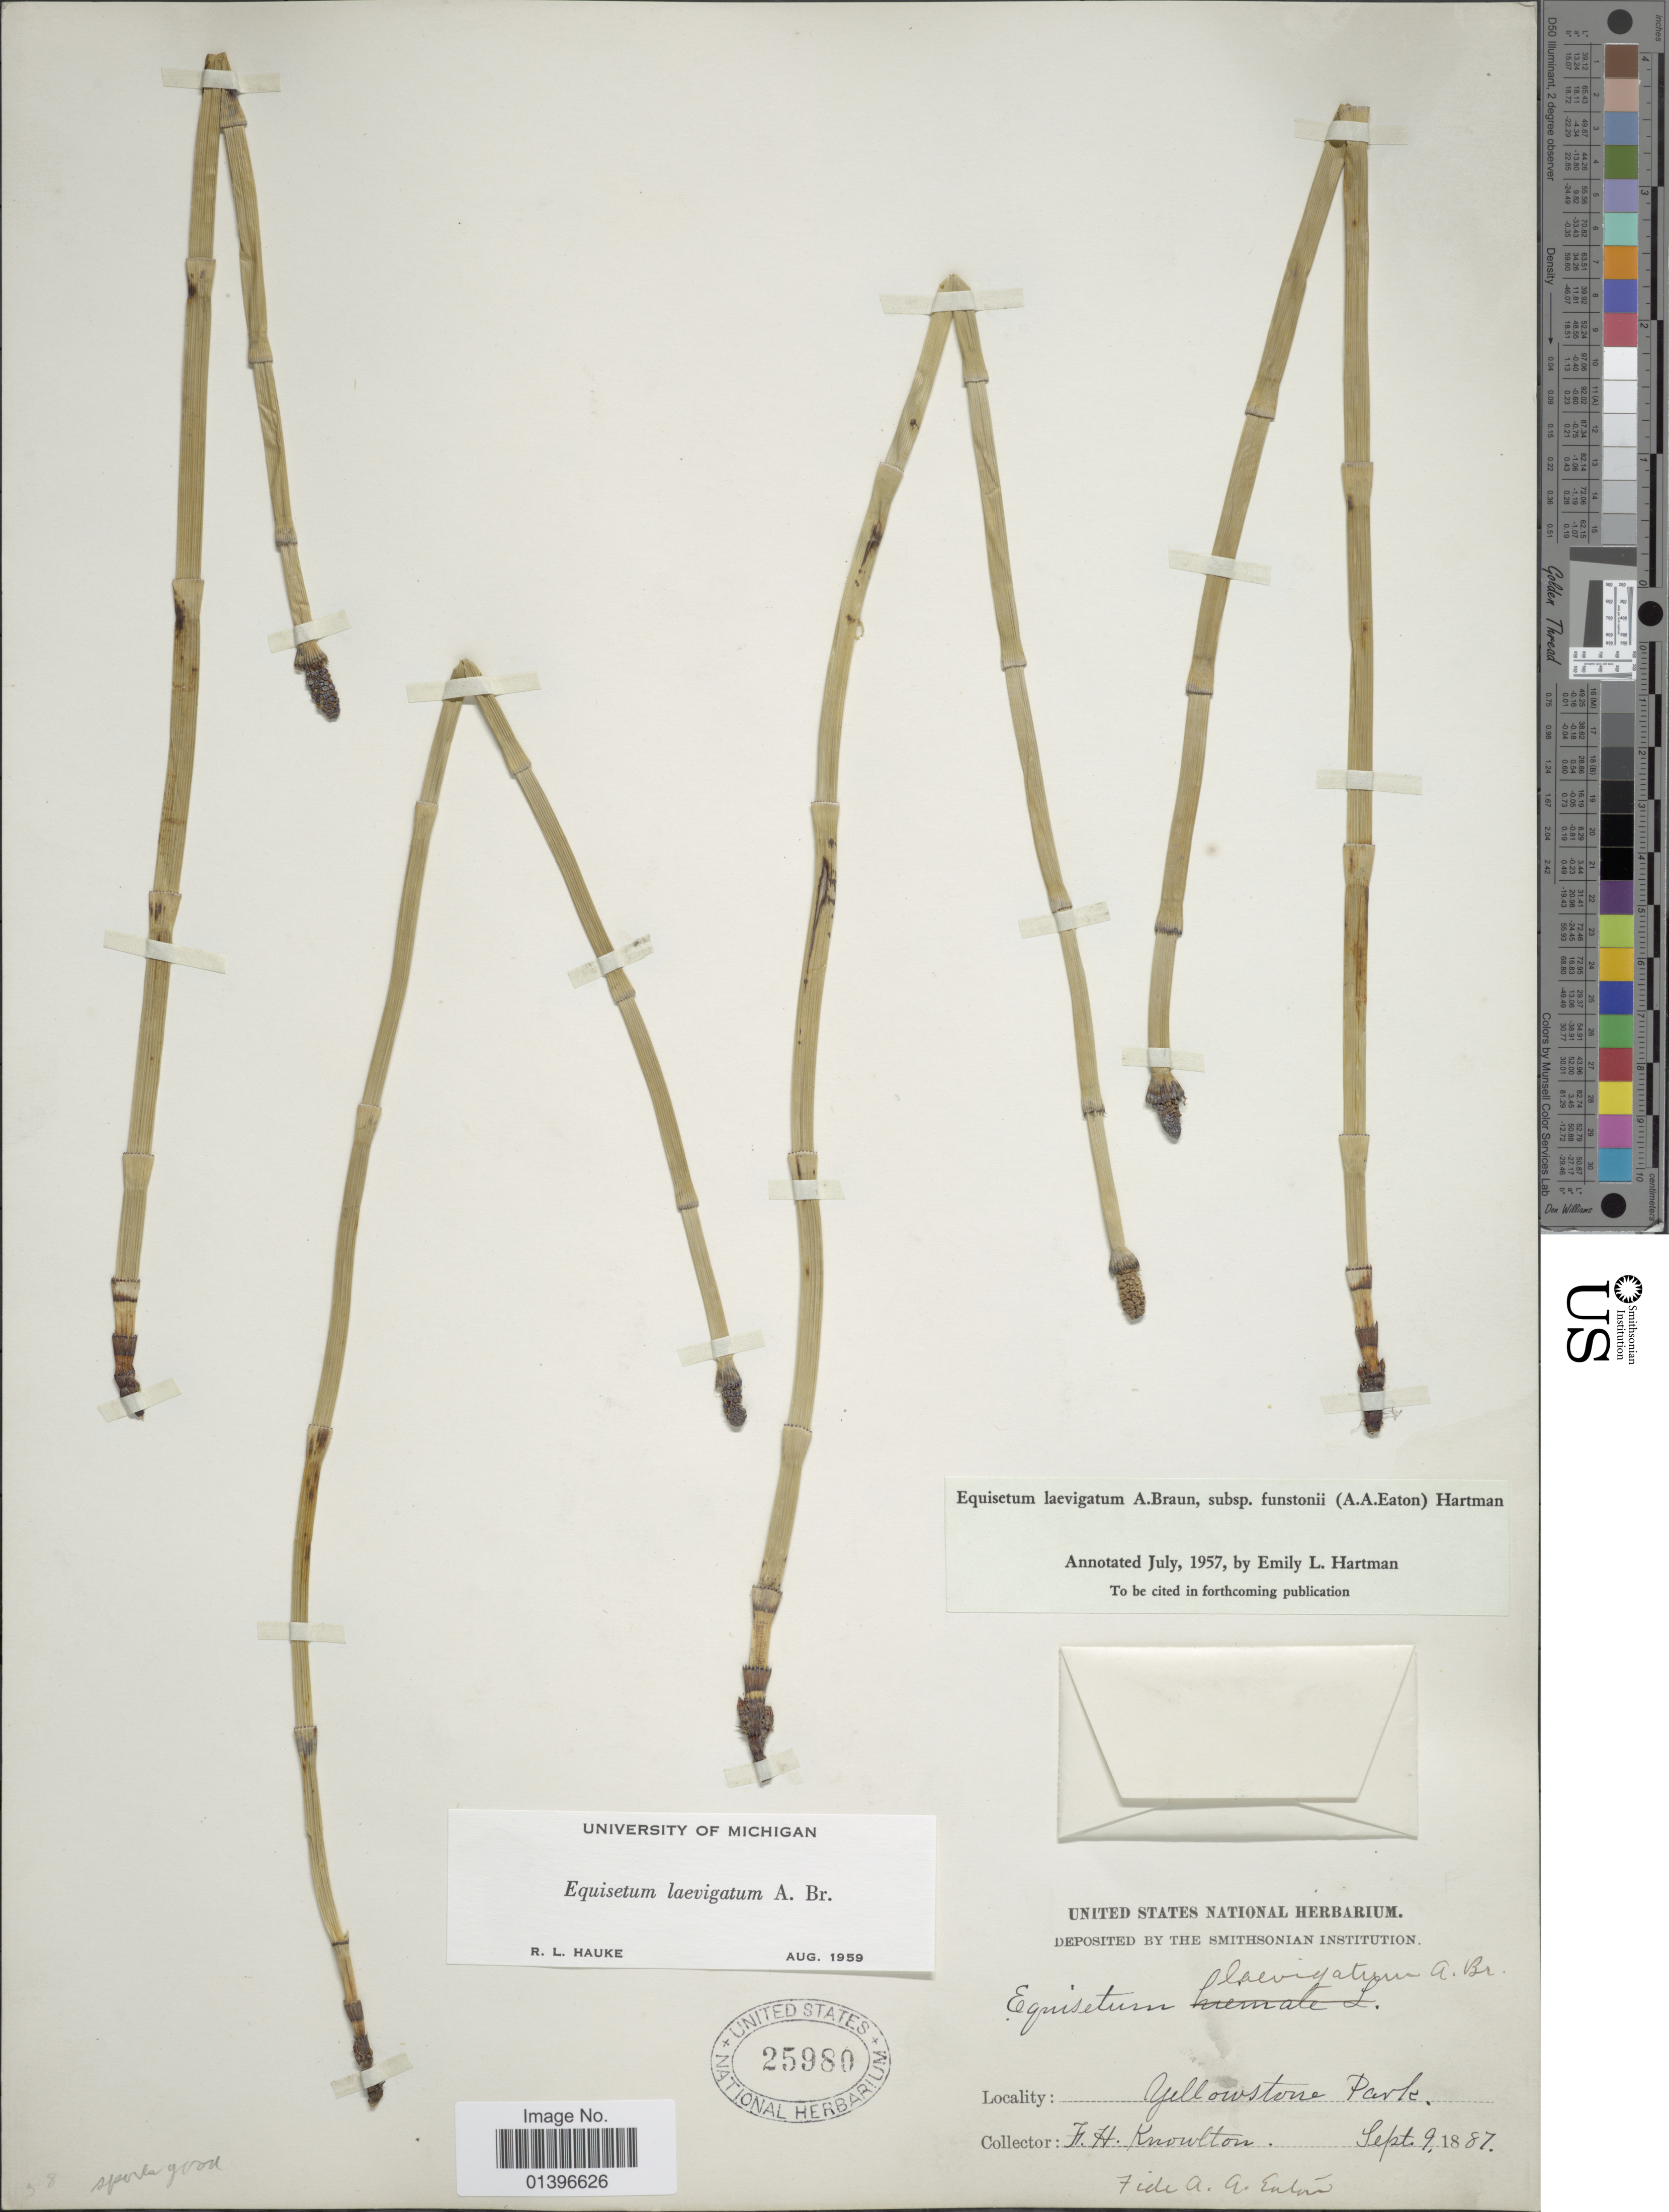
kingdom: Plantae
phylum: Tracheophyta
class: Polypodiopsida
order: Equisetales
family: Equisetaceae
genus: Equisetum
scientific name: Equisetum laevigatum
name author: A. Braun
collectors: F. H. Knowlton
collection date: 1887-09-09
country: United States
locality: Yellowstone Park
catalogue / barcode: US 25980